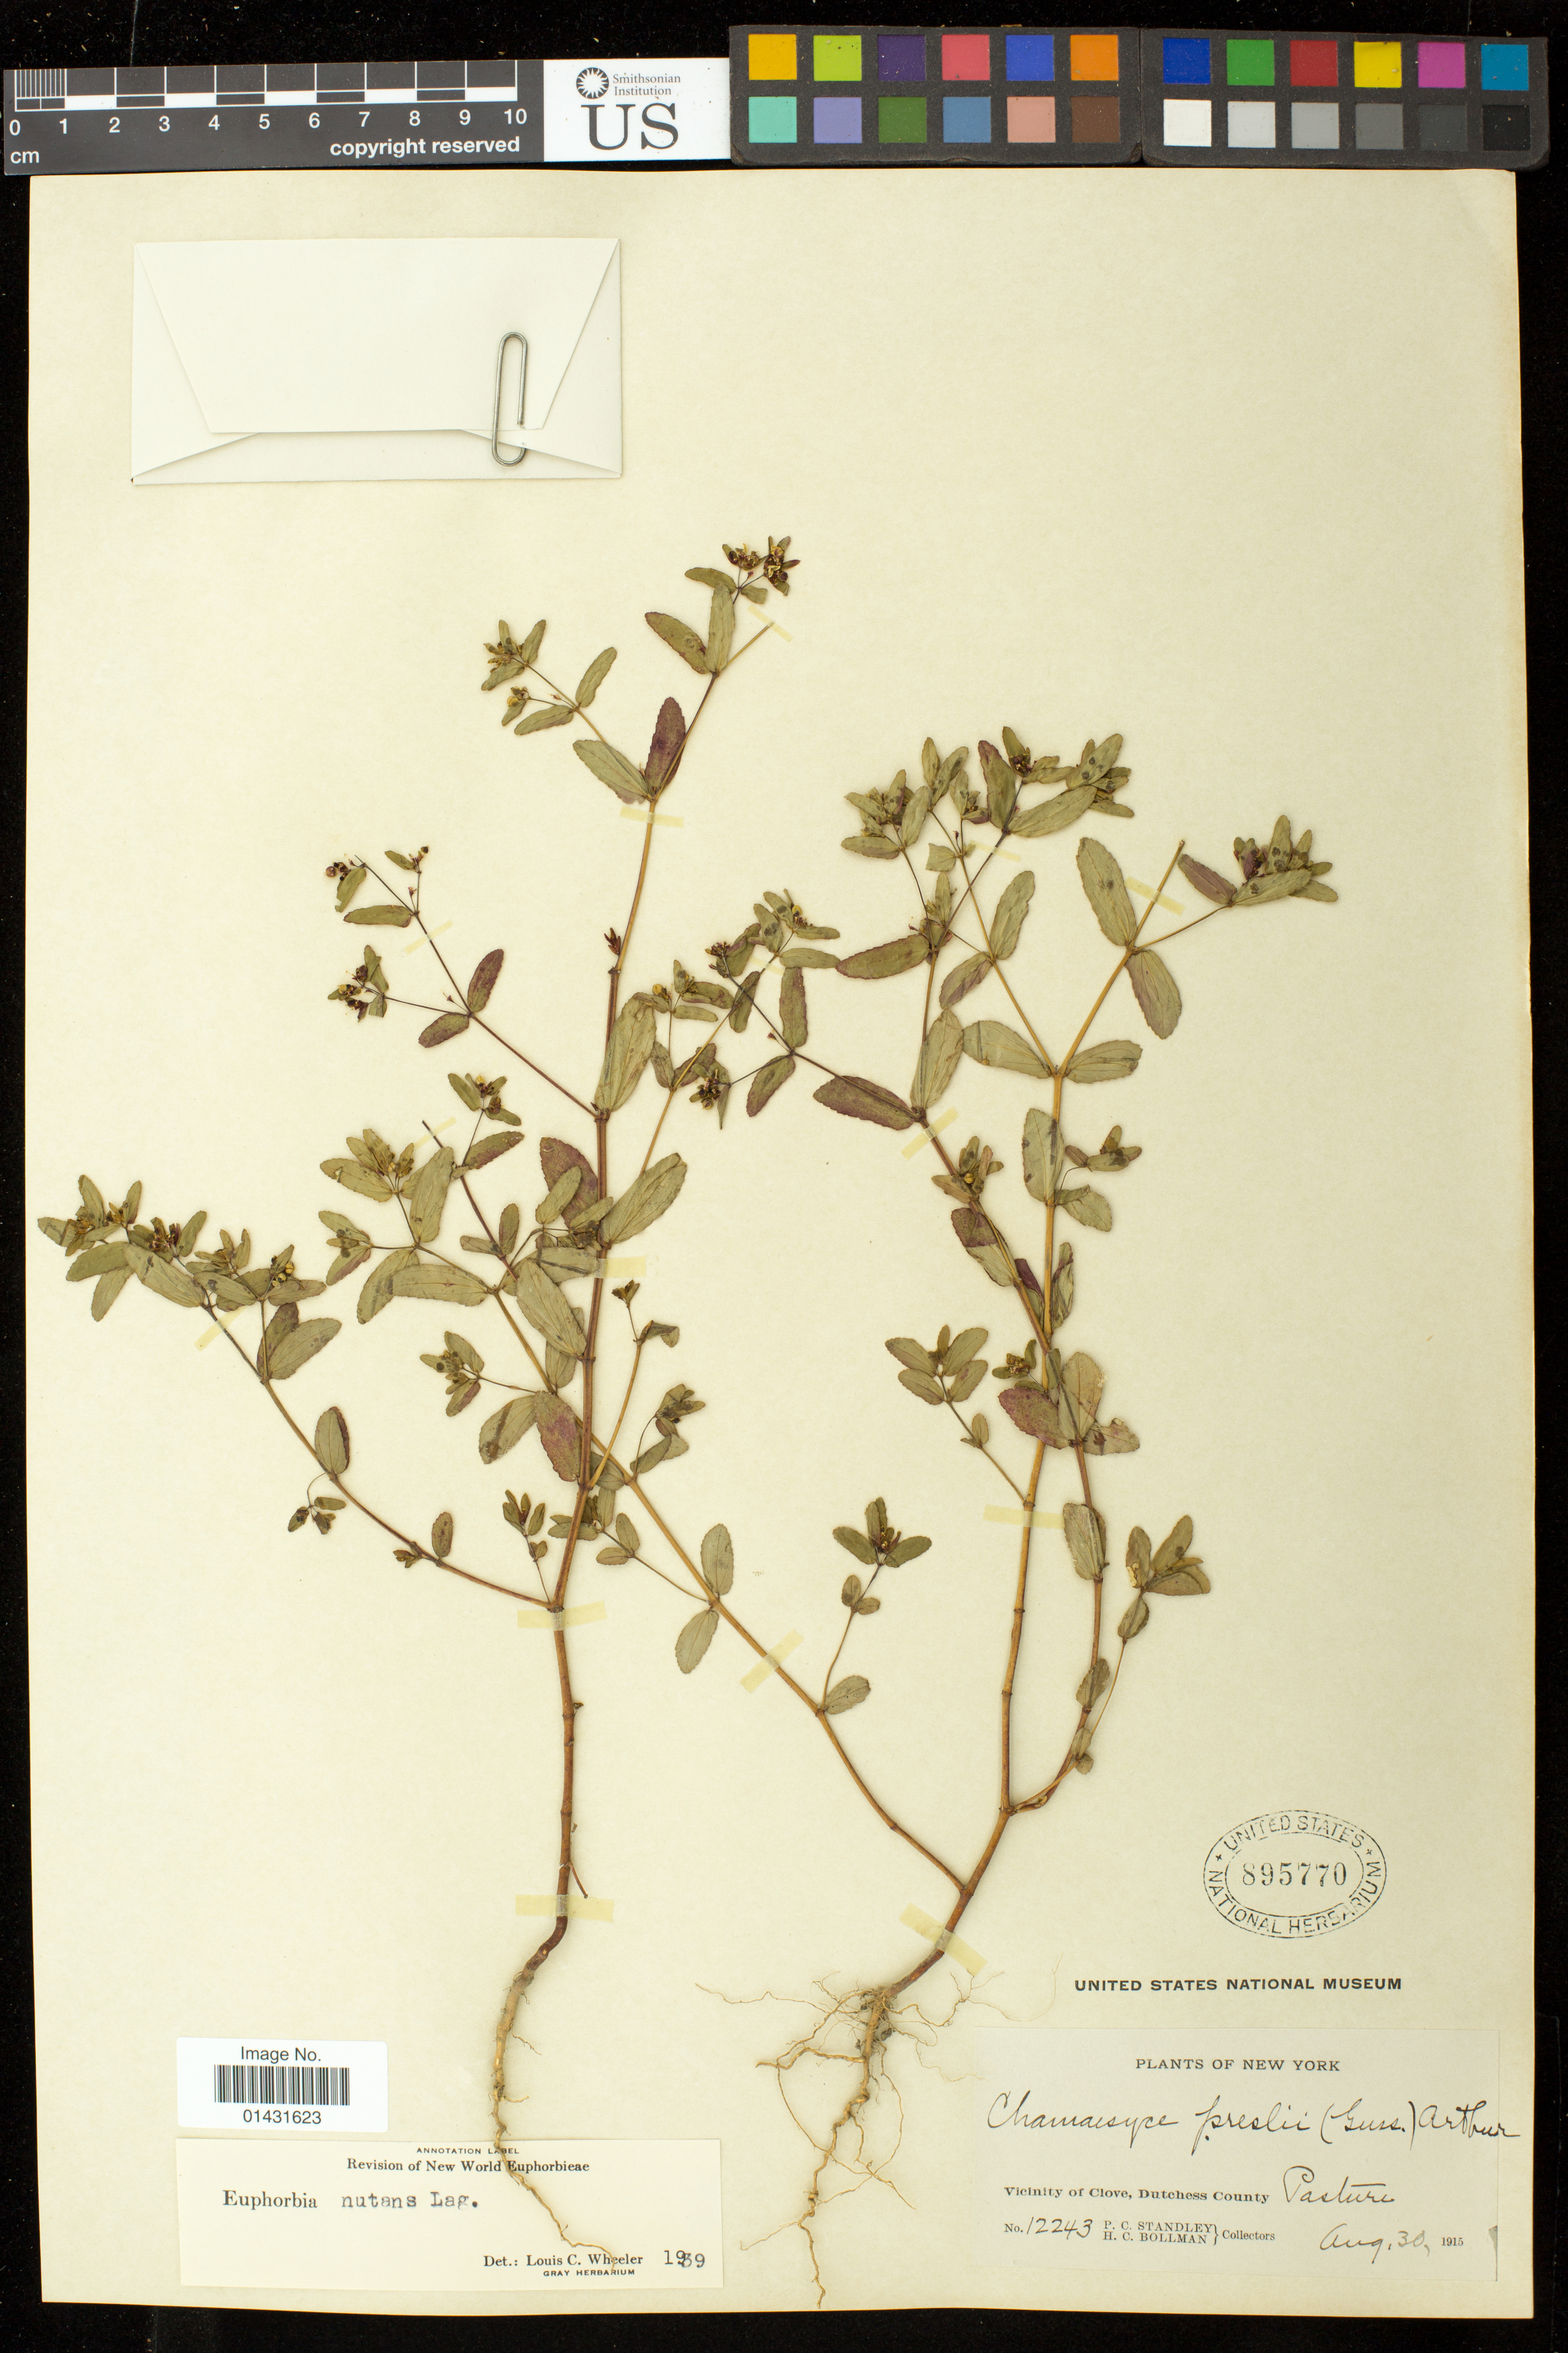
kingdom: Plantae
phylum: Tracheophyta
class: Magnoliopsida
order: Malpighiales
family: Euphorbiaceae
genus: Euphorbia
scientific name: Euphorbia hypericifolia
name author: L.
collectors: P. C. Standley & H. C. Bollman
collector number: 12243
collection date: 1915-08-30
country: United States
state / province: New York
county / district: Dutchess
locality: Vicinity of Clove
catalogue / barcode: US 895770